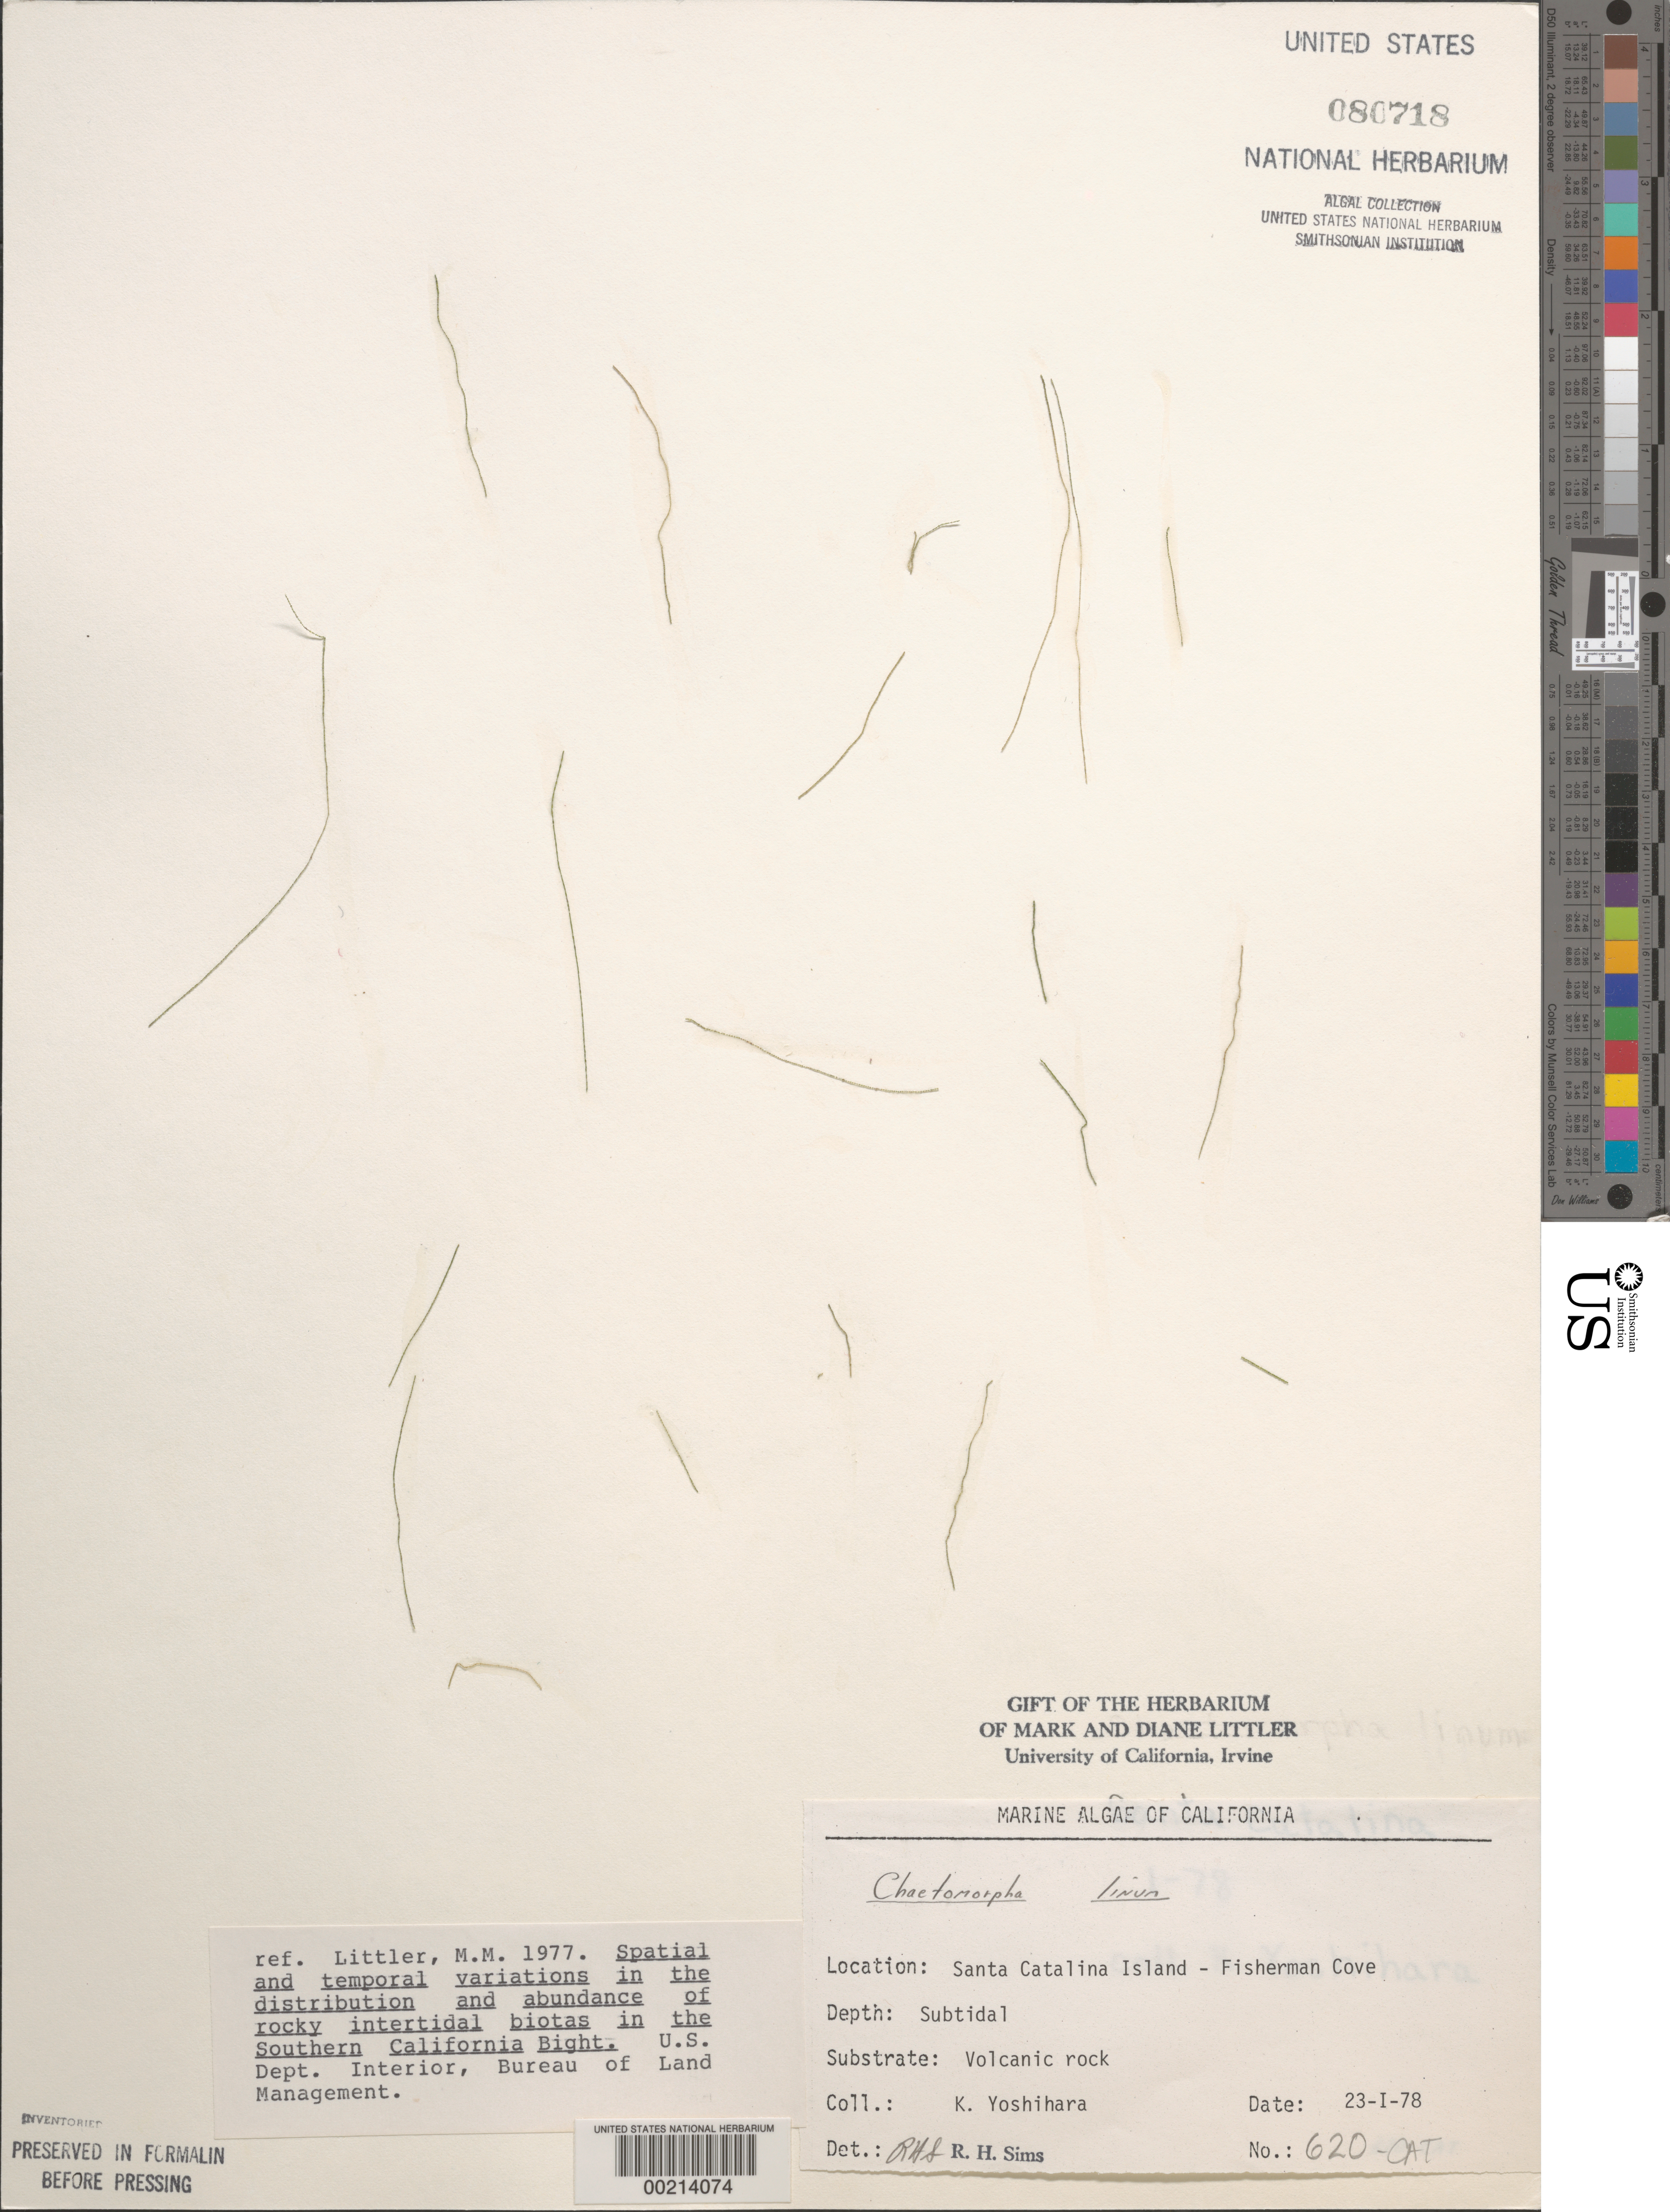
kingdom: Plantae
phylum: Chlorophyta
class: Ulvophyceae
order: Cladophorales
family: Cladophoraceae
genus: Chaetomorpha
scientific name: Chaetomorpha linum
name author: (O.F. Muell.) Kütz.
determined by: Sims, Robert H.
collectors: K. Yoshihara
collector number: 620-cat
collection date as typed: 23 Jan 1978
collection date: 1978-01-23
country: United States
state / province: California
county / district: Los Angeles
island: Santa Catalina Island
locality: Fishermen Cove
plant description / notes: BLM-SOCALBIGHT Rocky Intertidal Survey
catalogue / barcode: US 80718